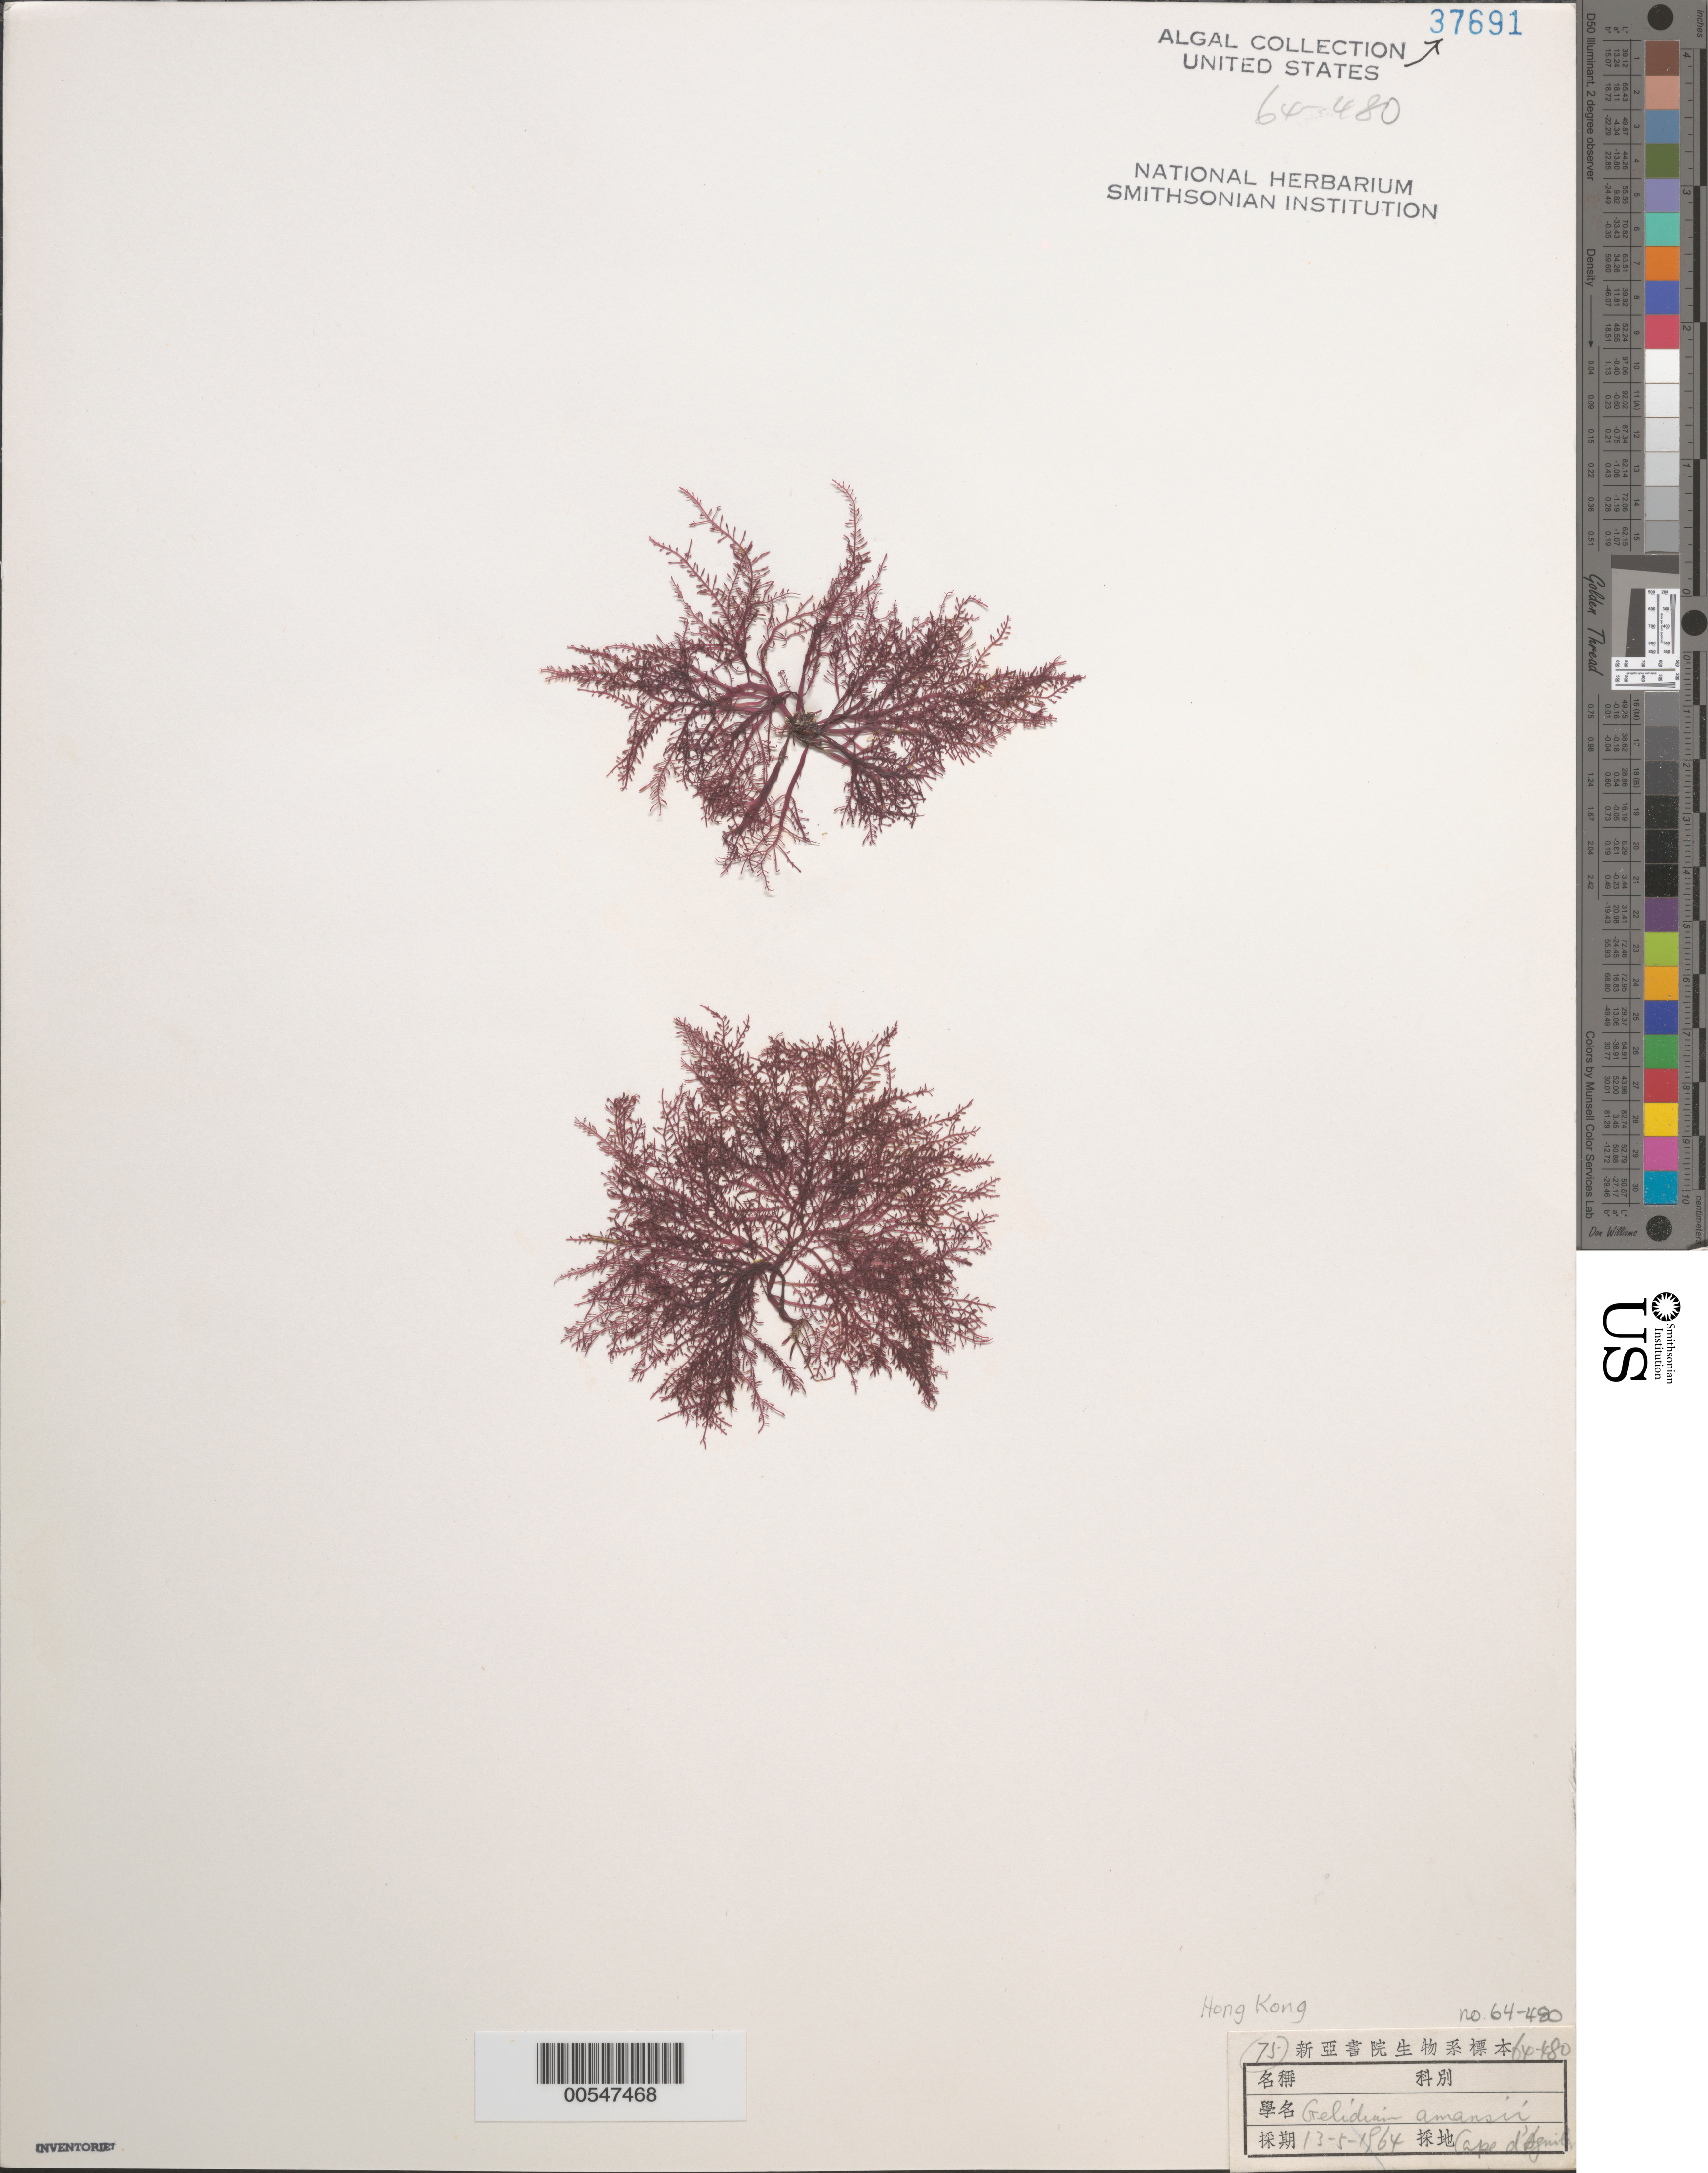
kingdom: Plantae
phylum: Rhodophyta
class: Florideophyceae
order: Gelidiales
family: Gelidiaceae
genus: Gelidium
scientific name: Gelidium amansii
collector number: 64-480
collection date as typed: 13 May 1964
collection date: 1964-05-13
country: China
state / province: Hong Kong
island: Hong Kong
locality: Cape d'Aguilar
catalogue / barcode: US 37691